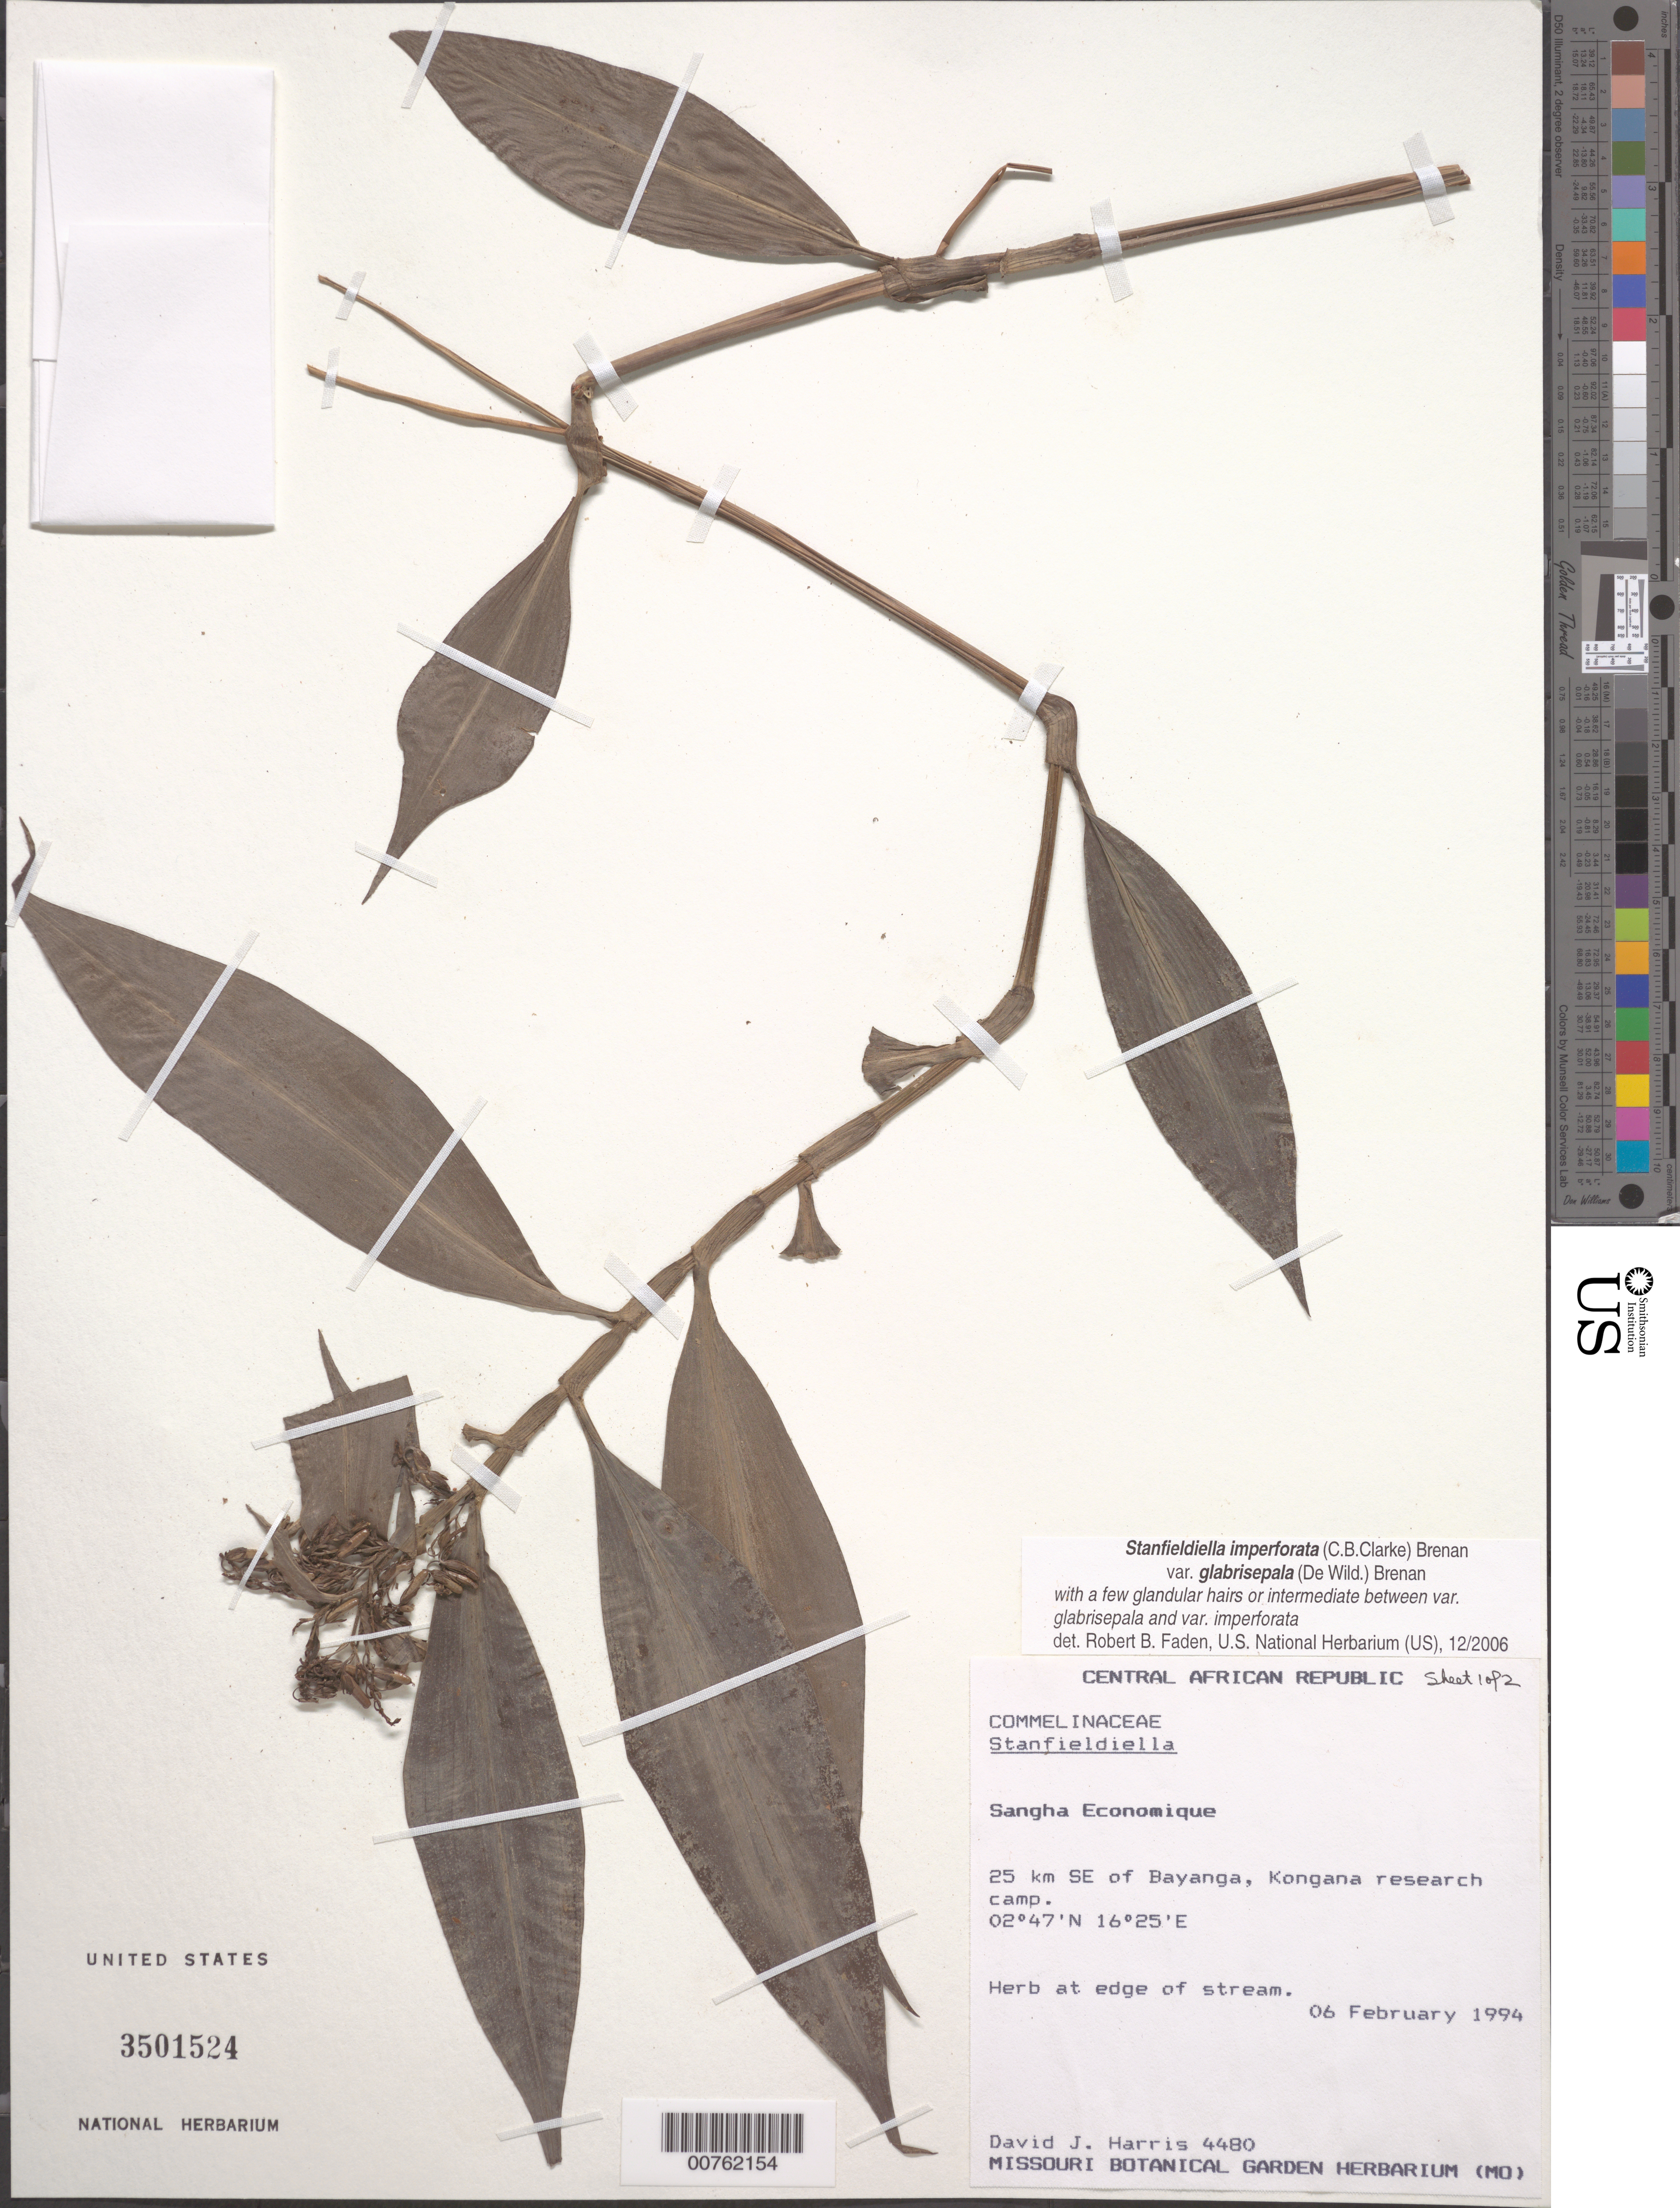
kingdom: Plantae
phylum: Tracheophyta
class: Liliopsida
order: Commelinales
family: Commelinaceae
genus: Stanfieldiella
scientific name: Stanfieldiella imperforata var. glabrisepala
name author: (De Wild.) Brenan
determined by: Faden, Robert B., (US), Smithsonian Institution - National Museum of Natural History (UNITED STATES)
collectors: D. J. Harris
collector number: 4480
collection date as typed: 06 Feb 1994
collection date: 1994-02-06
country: Central African Republic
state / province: Sangha-Mbaere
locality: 25 km SE of Bayanga. Kongana research camp,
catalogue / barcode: US 3501524